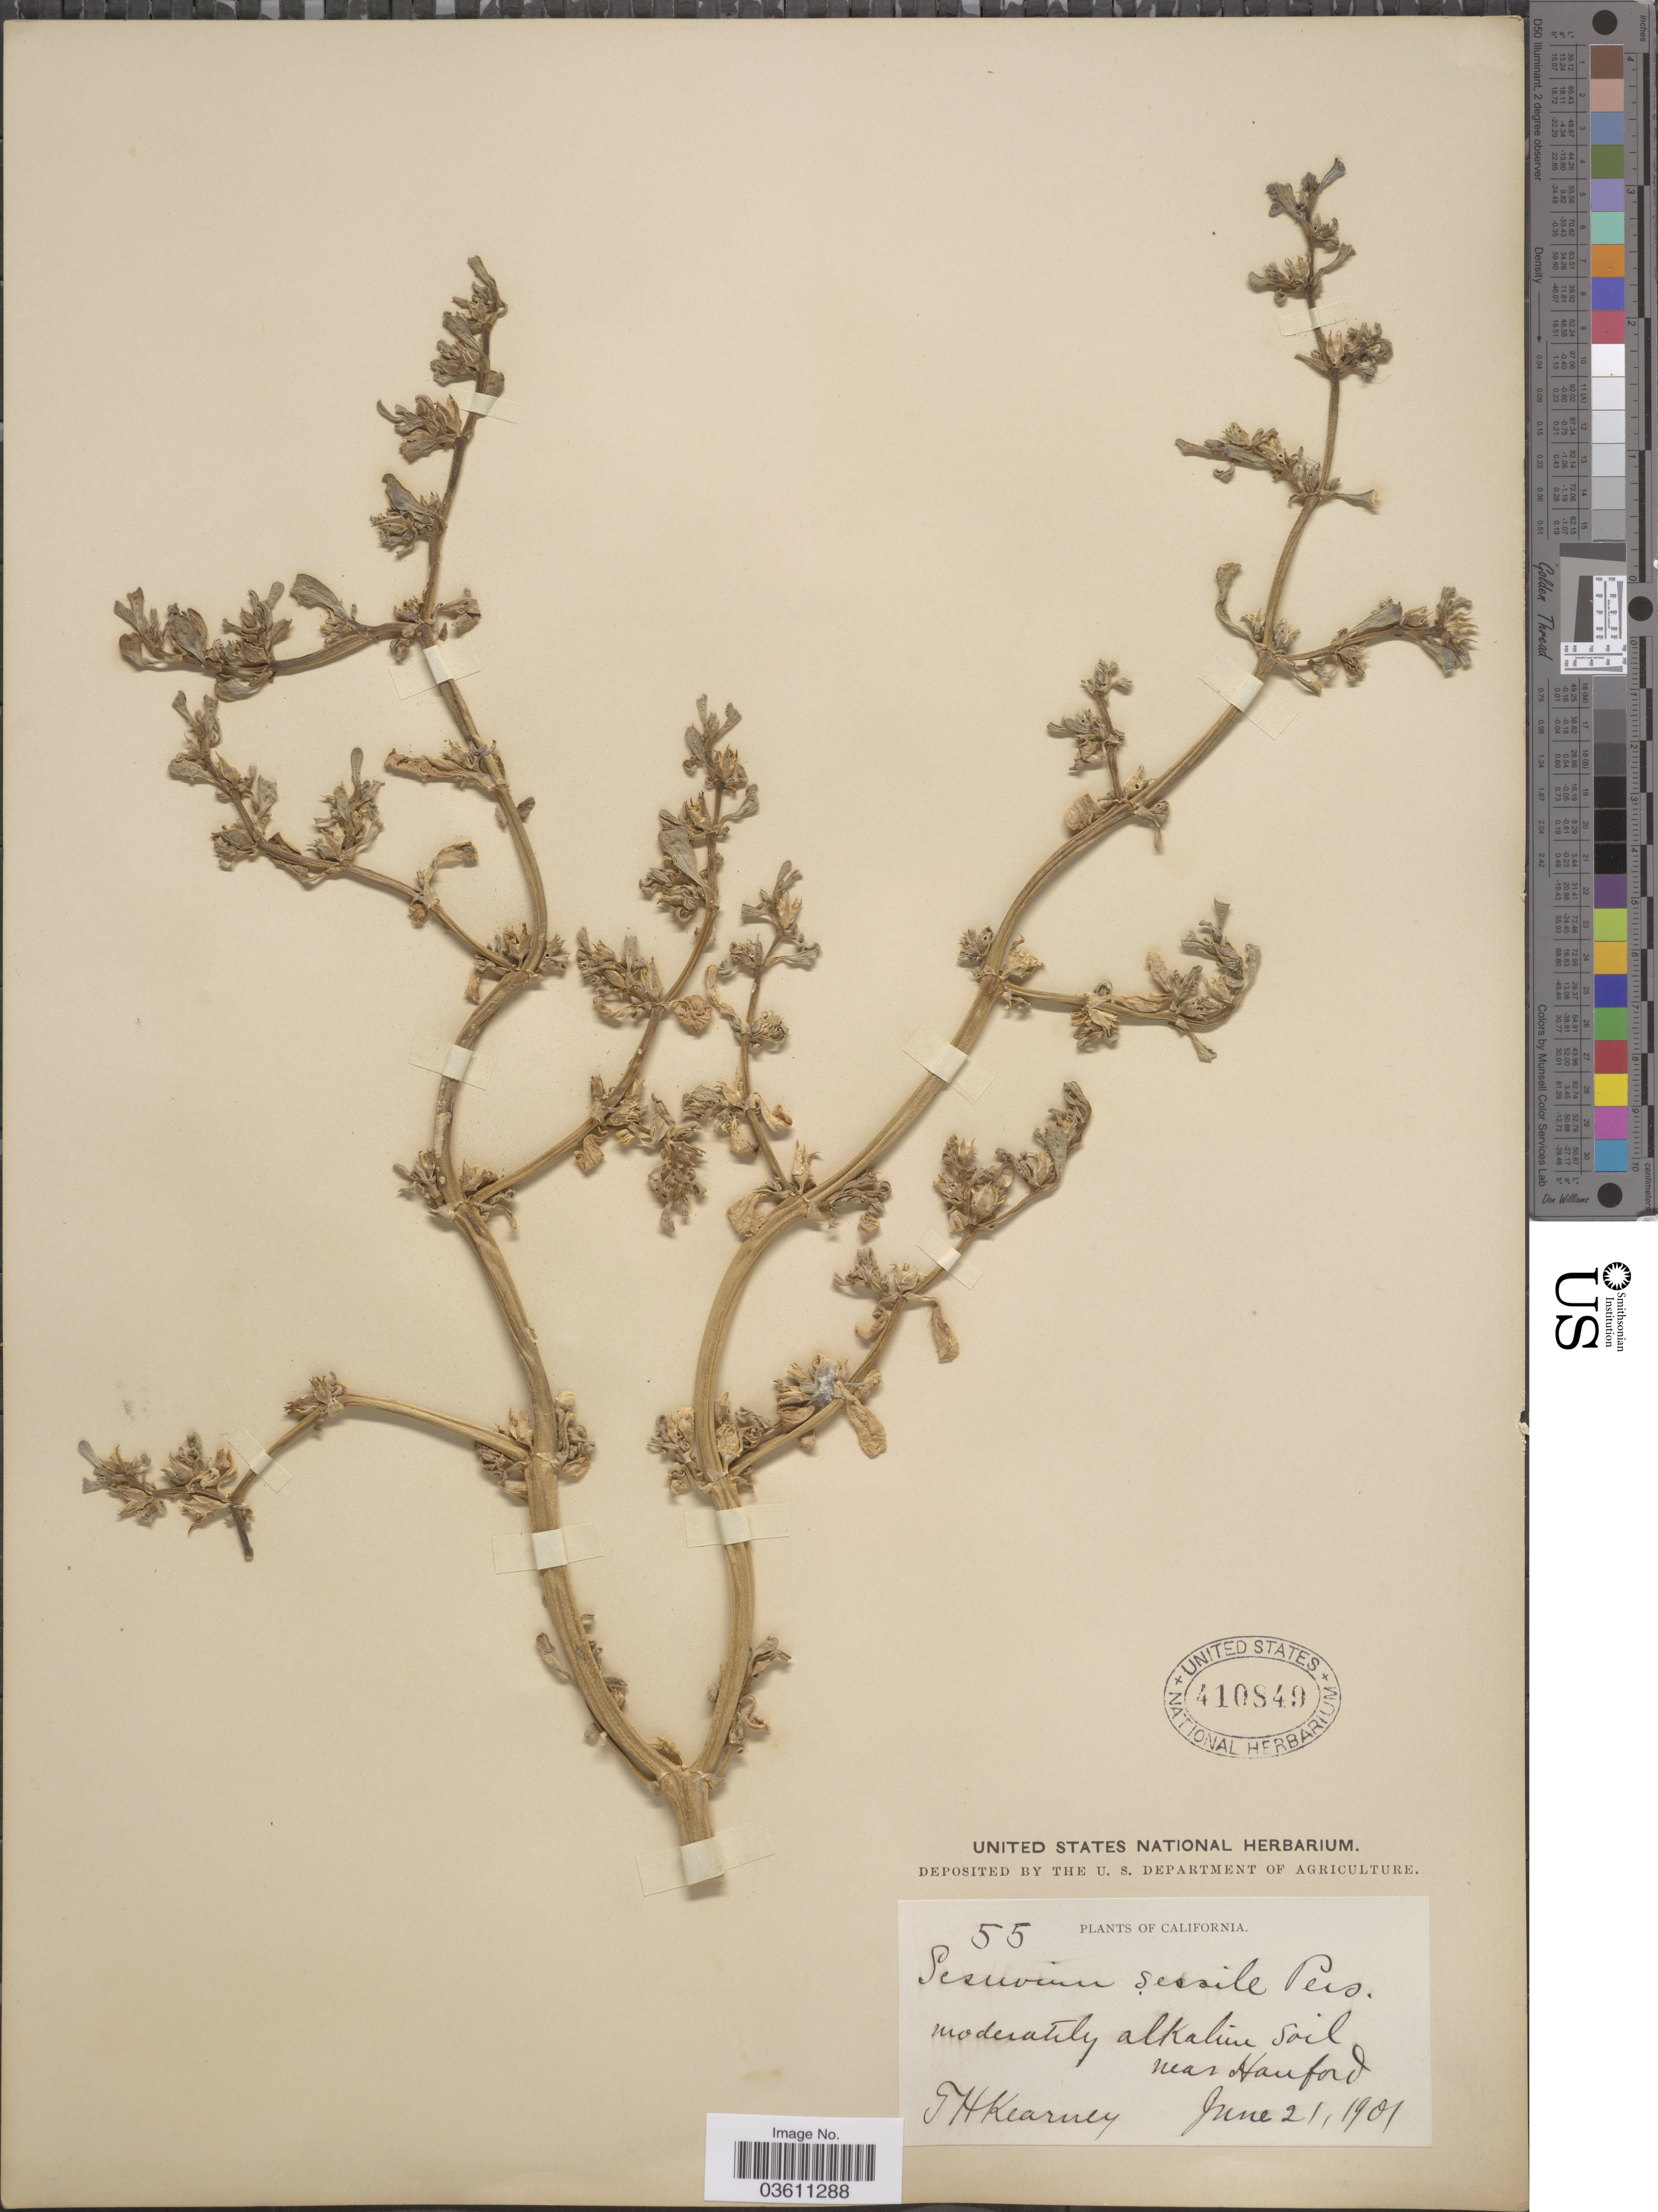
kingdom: Plantae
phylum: Tracheophyta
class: Magnoliopsida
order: Caryophyllales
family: Aizoaceae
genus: Sesuvium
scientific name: Sesuvium revolutifolium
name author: Ortega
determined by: Strong, Mark T., (BOT), Smithsonian Institution - National Museum of Natural History (UNITED STATES)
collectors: T. H. Kearney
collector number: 55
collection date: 1901-06-21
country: United States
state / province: California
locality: Near Hanford.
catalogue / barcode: US 410849